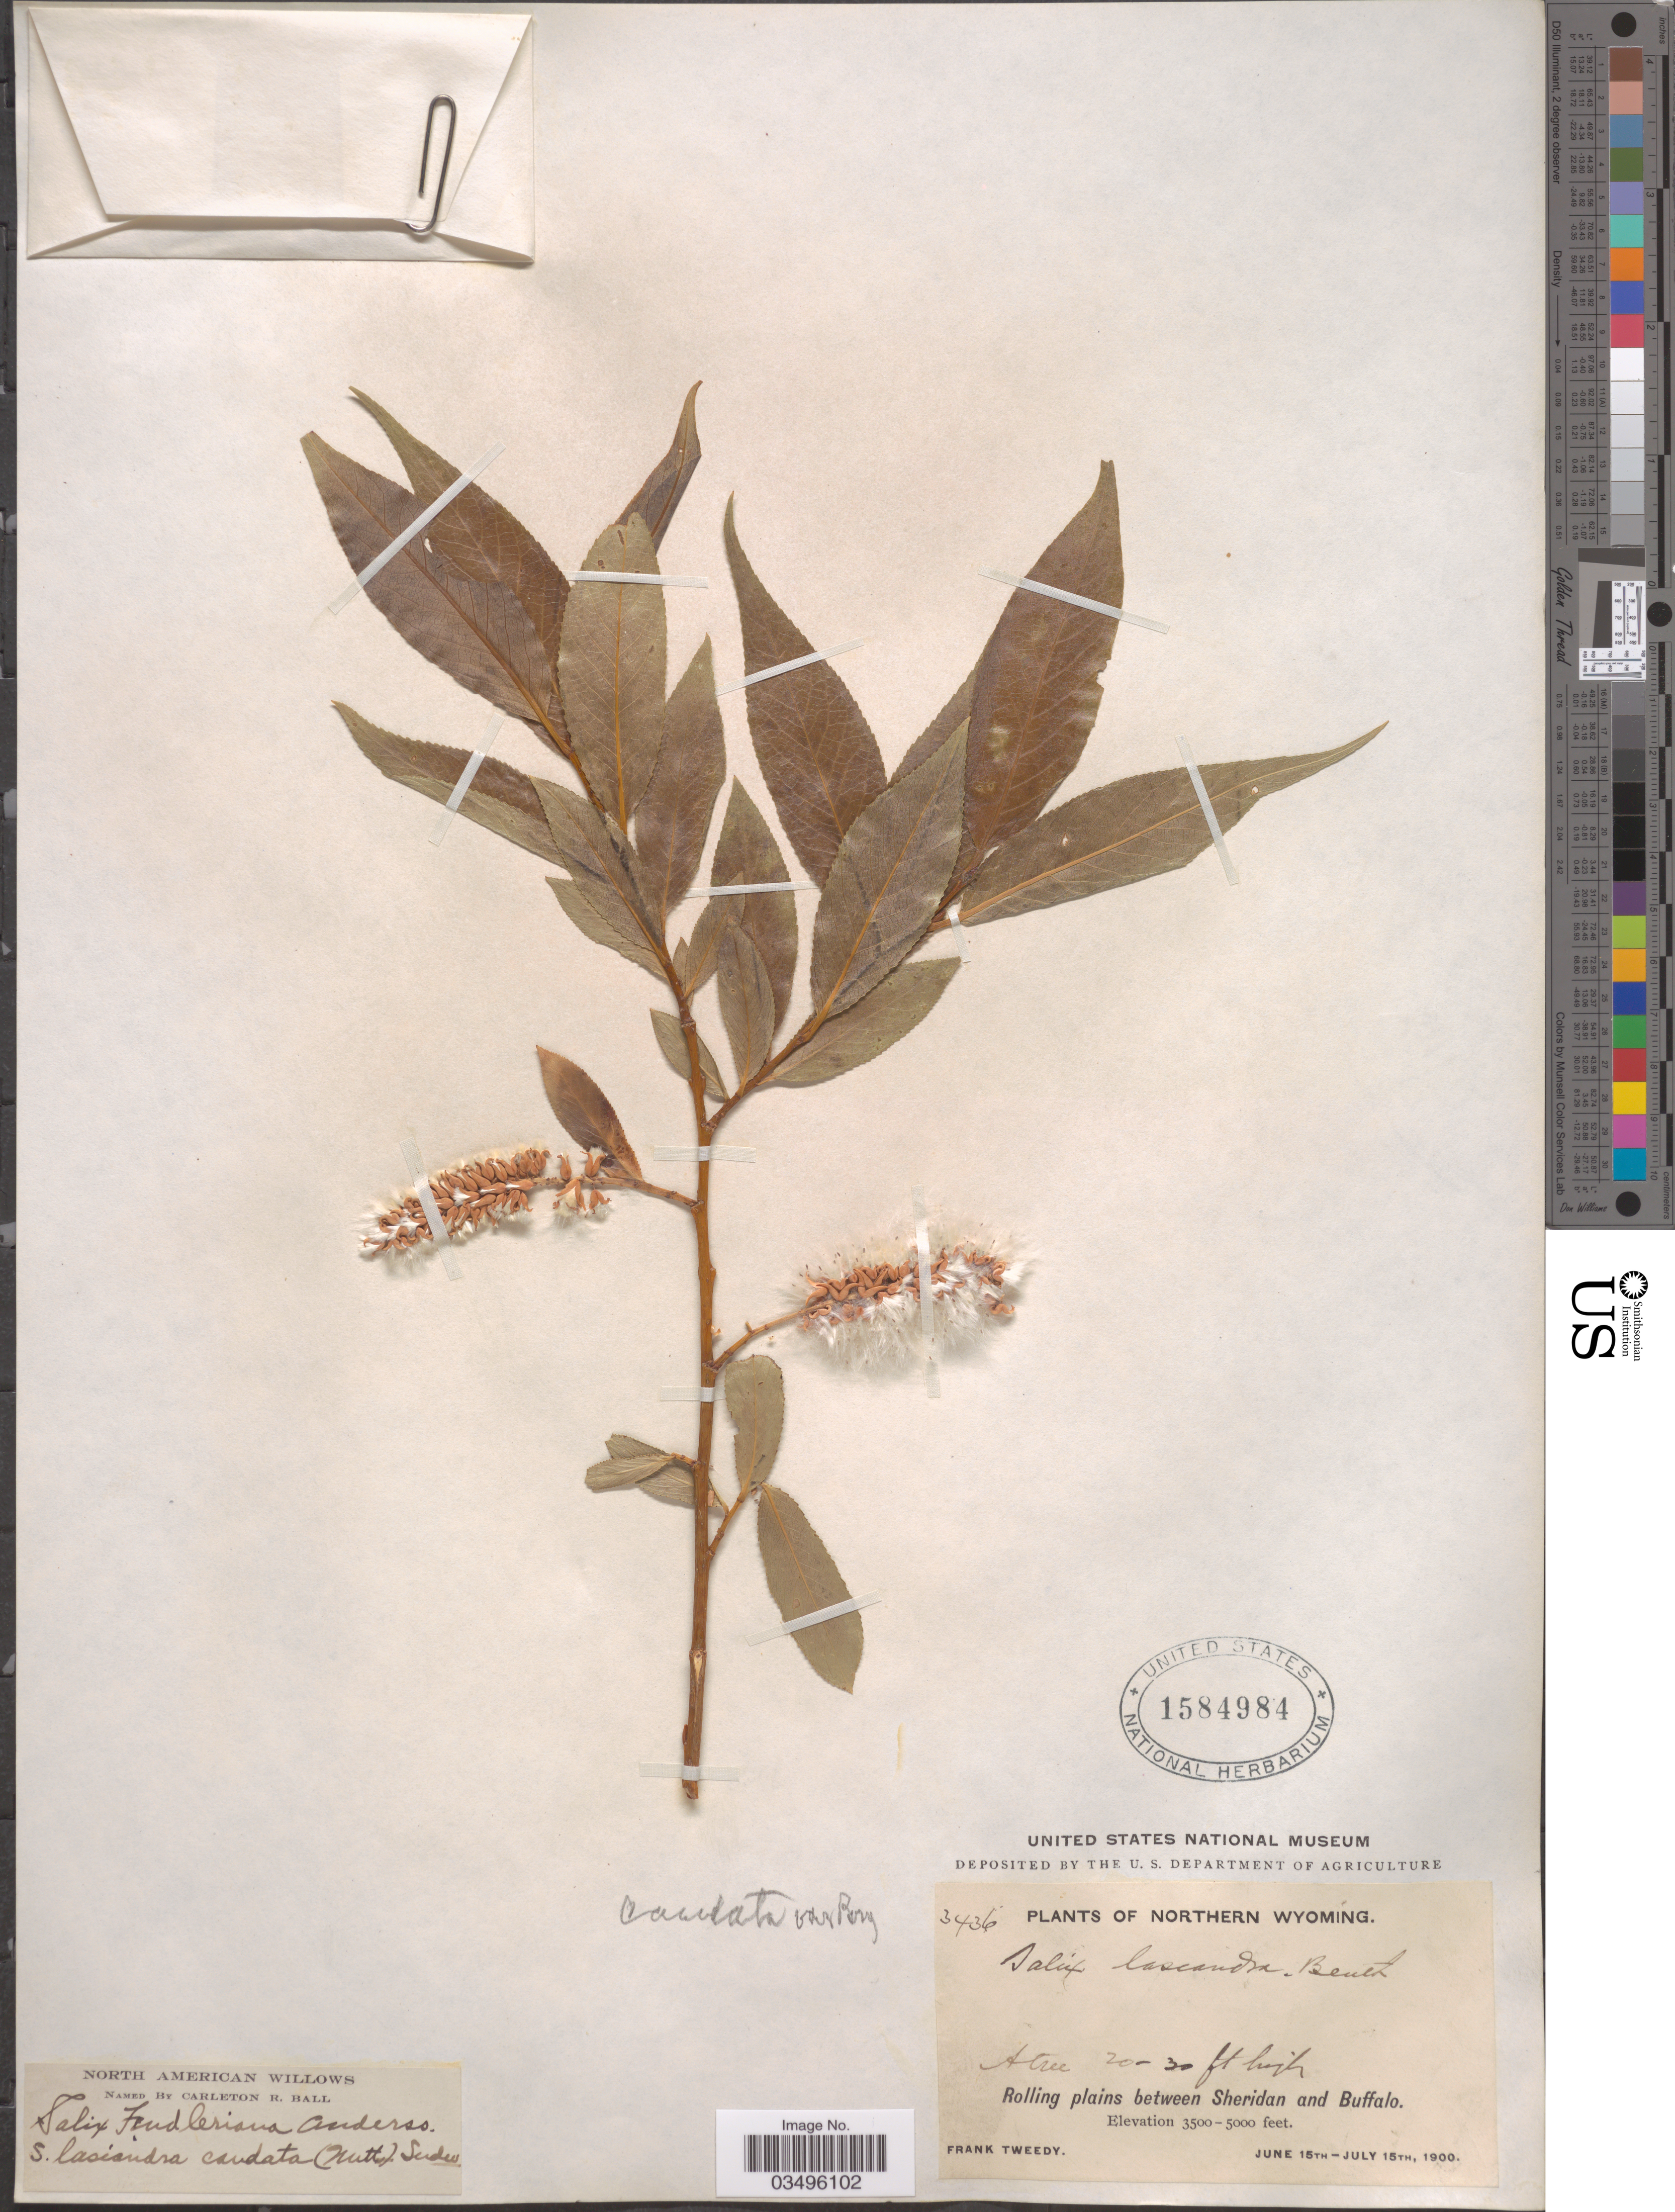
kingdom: Plantae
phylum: Tracheophyta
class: Magnoliopsida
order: Malpighiales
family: Salicaceae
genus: Salix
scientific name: Salix caudata var. bryantiana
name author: C.R. Ball & Bracelin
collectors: F. Tweedy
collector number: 3436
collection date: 1900-06-15/1900-07-15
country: United States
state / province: Wyoming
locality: Northern Wyoming. Rolling plains between Sheridan and Buffalo.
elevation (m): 1067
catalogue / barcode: US 1584984